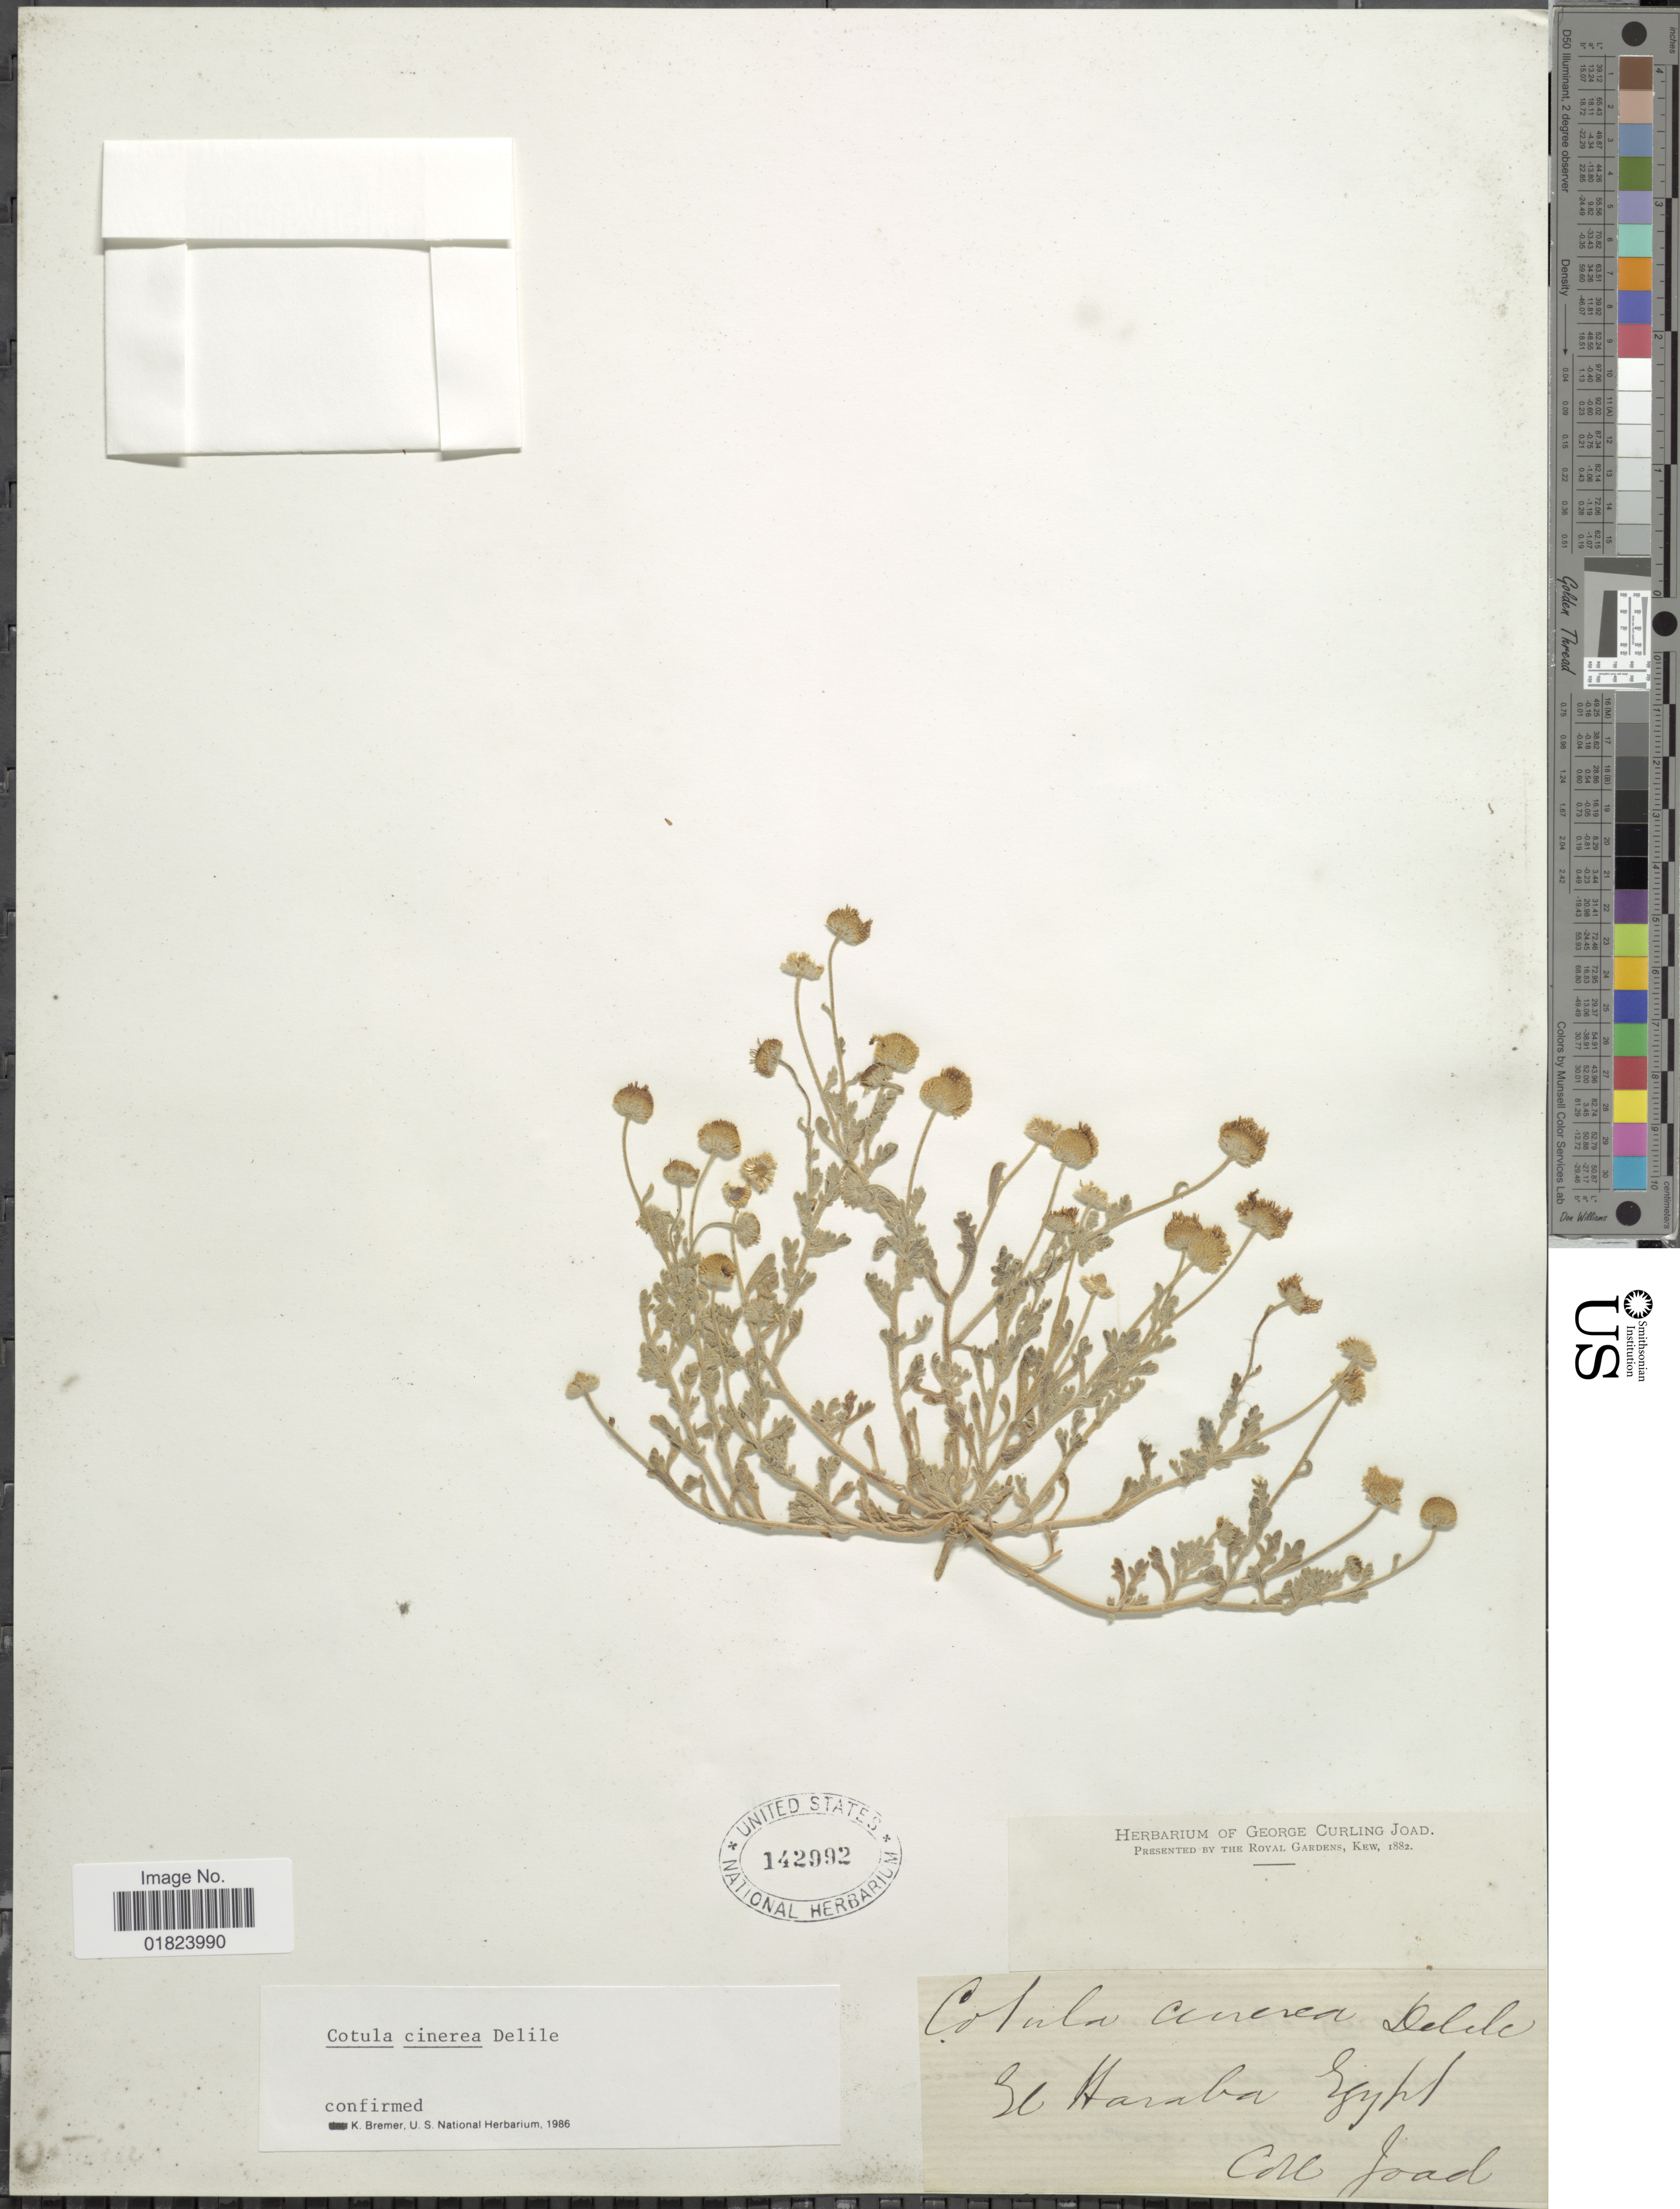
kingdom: Plantae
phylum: Tracheophyta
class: Magnoliopsida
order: Asterales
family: Asteraceae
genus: Cotula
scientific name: Cotula cinerea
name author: Delile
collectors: G. C. Joad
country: Egypt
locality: Sc Haraba.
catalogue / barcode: US 142992